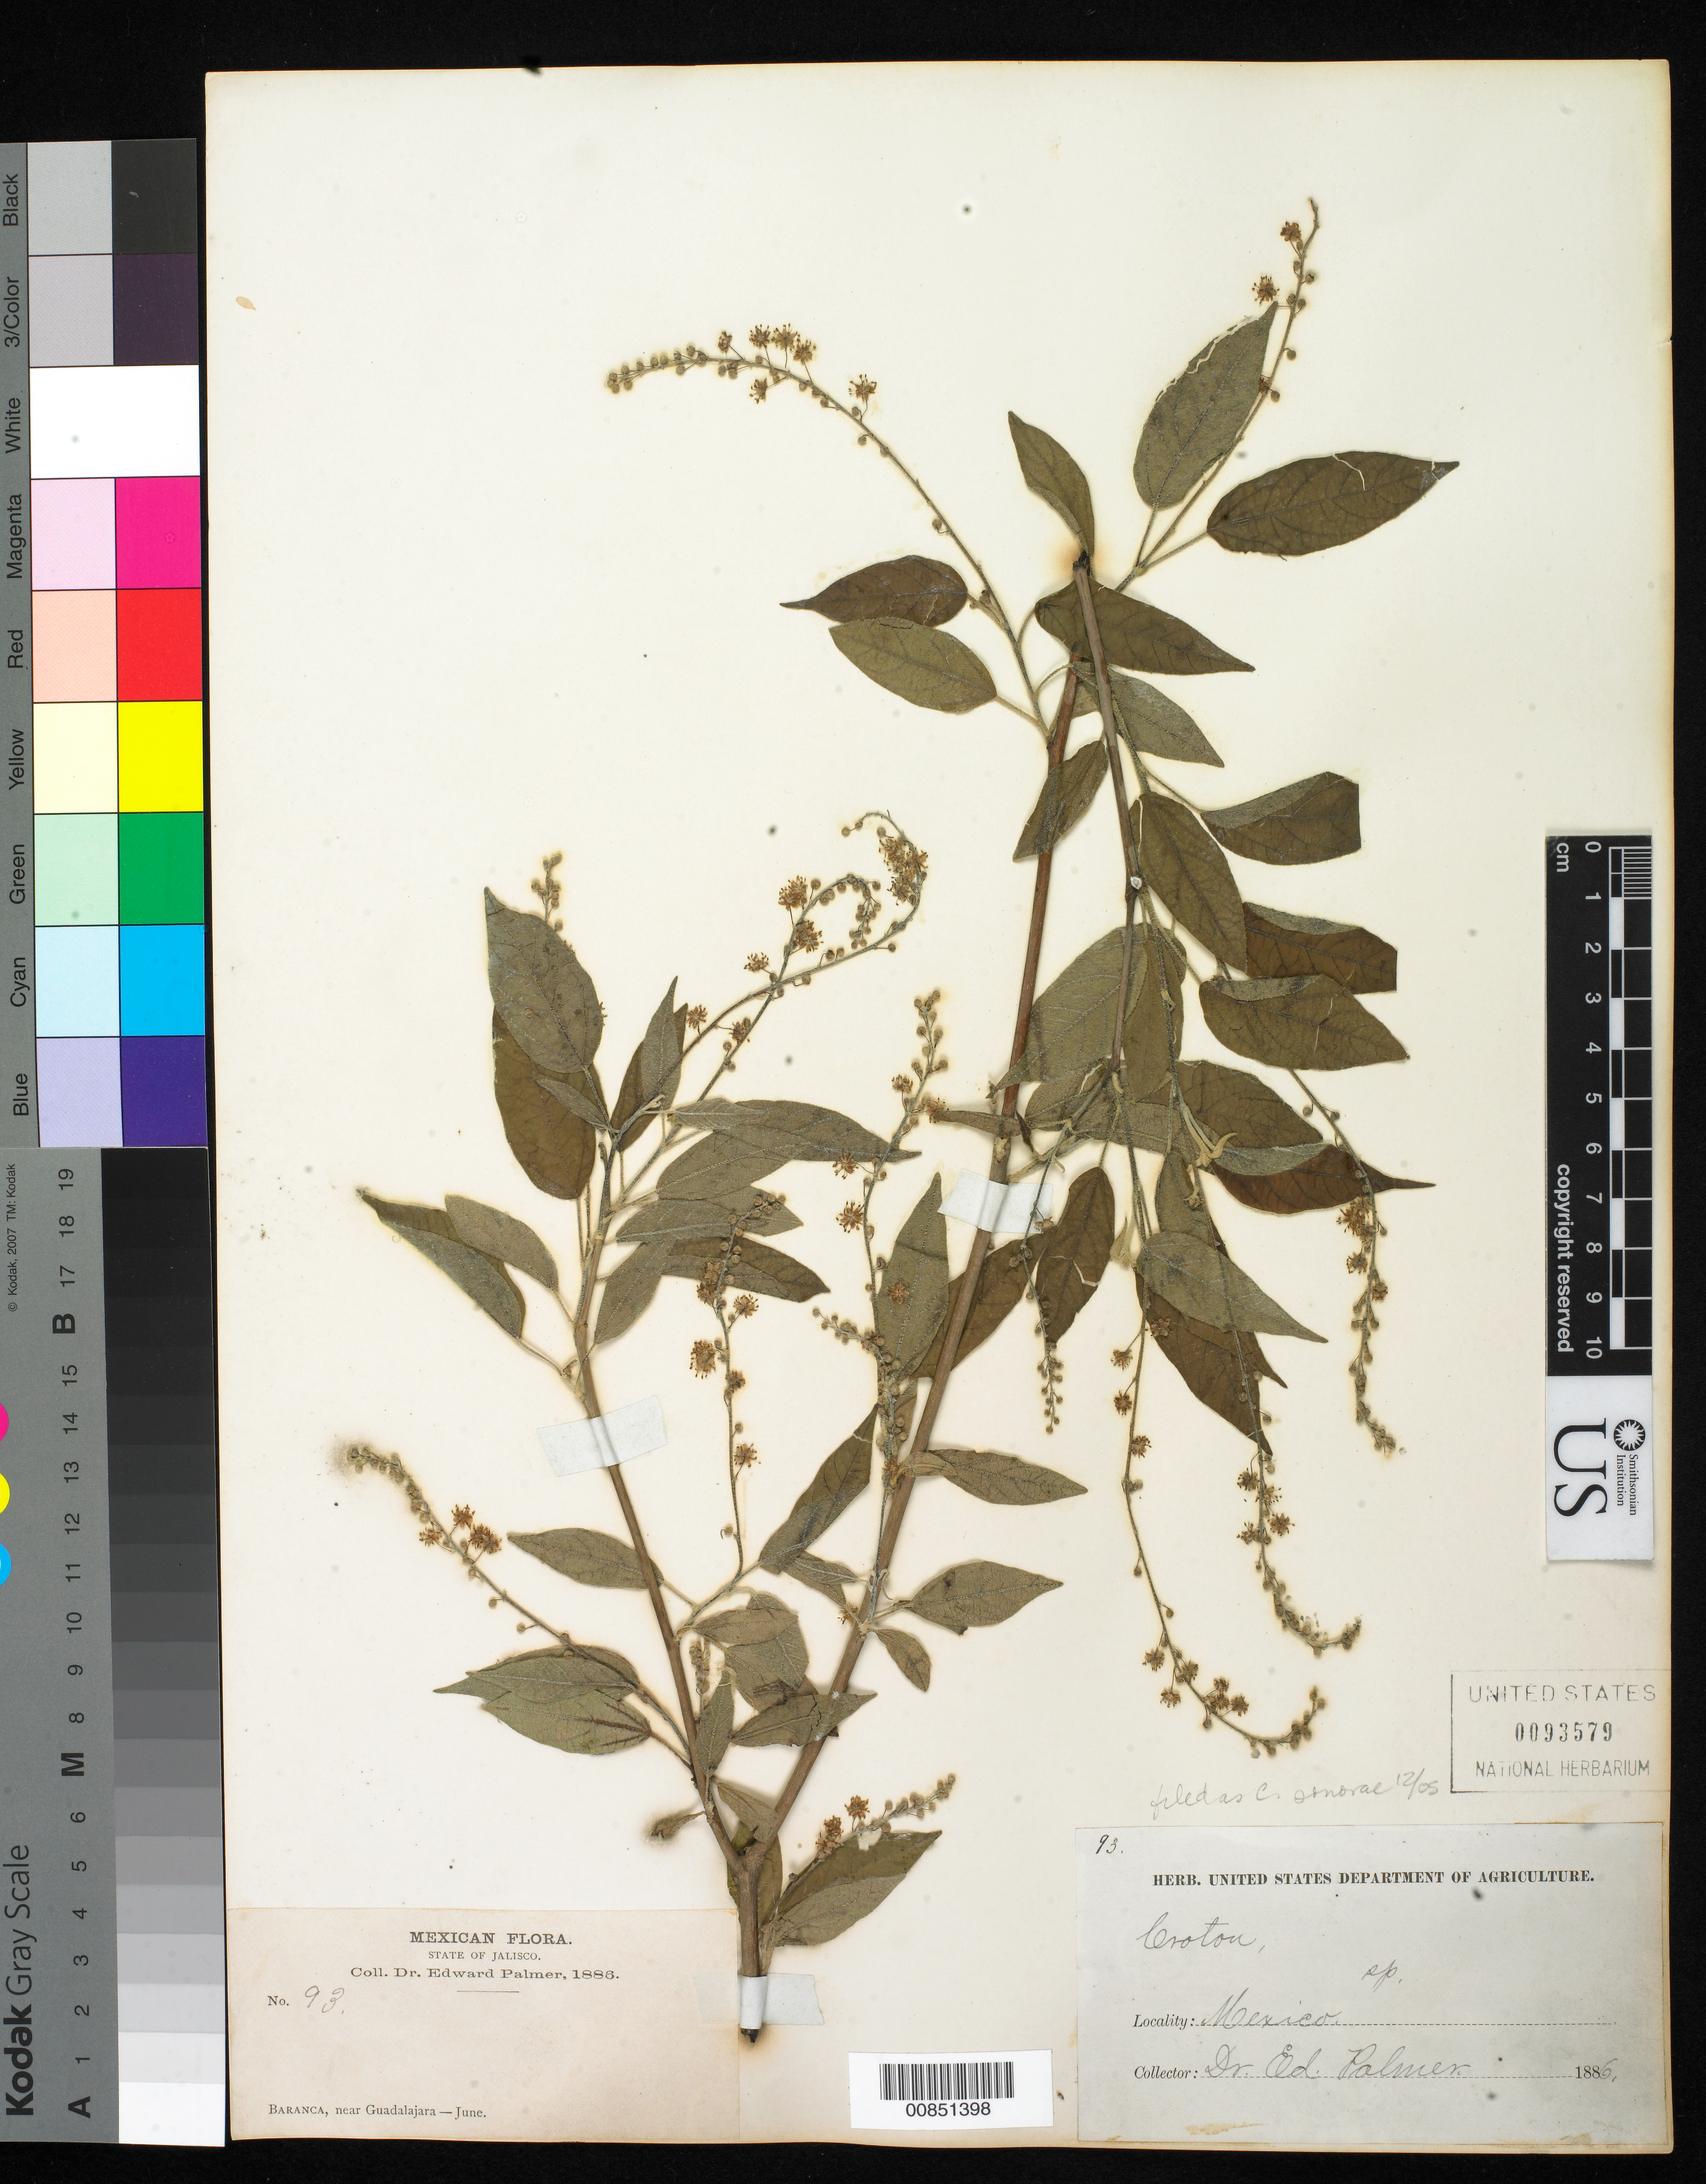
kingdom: Plantae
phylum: Tracheophyta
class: Magnoliopsida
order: Malpighiales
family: Euphorbiaceae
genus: Croton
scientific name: Croton sonorae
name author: Torr.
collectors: E. Palmer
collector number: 93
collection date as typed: Jun 1886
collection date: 1886-06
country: Mexico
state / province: Jalisco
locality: Barranca, near Guadalajara, Jalisco.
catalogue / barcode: US 93579